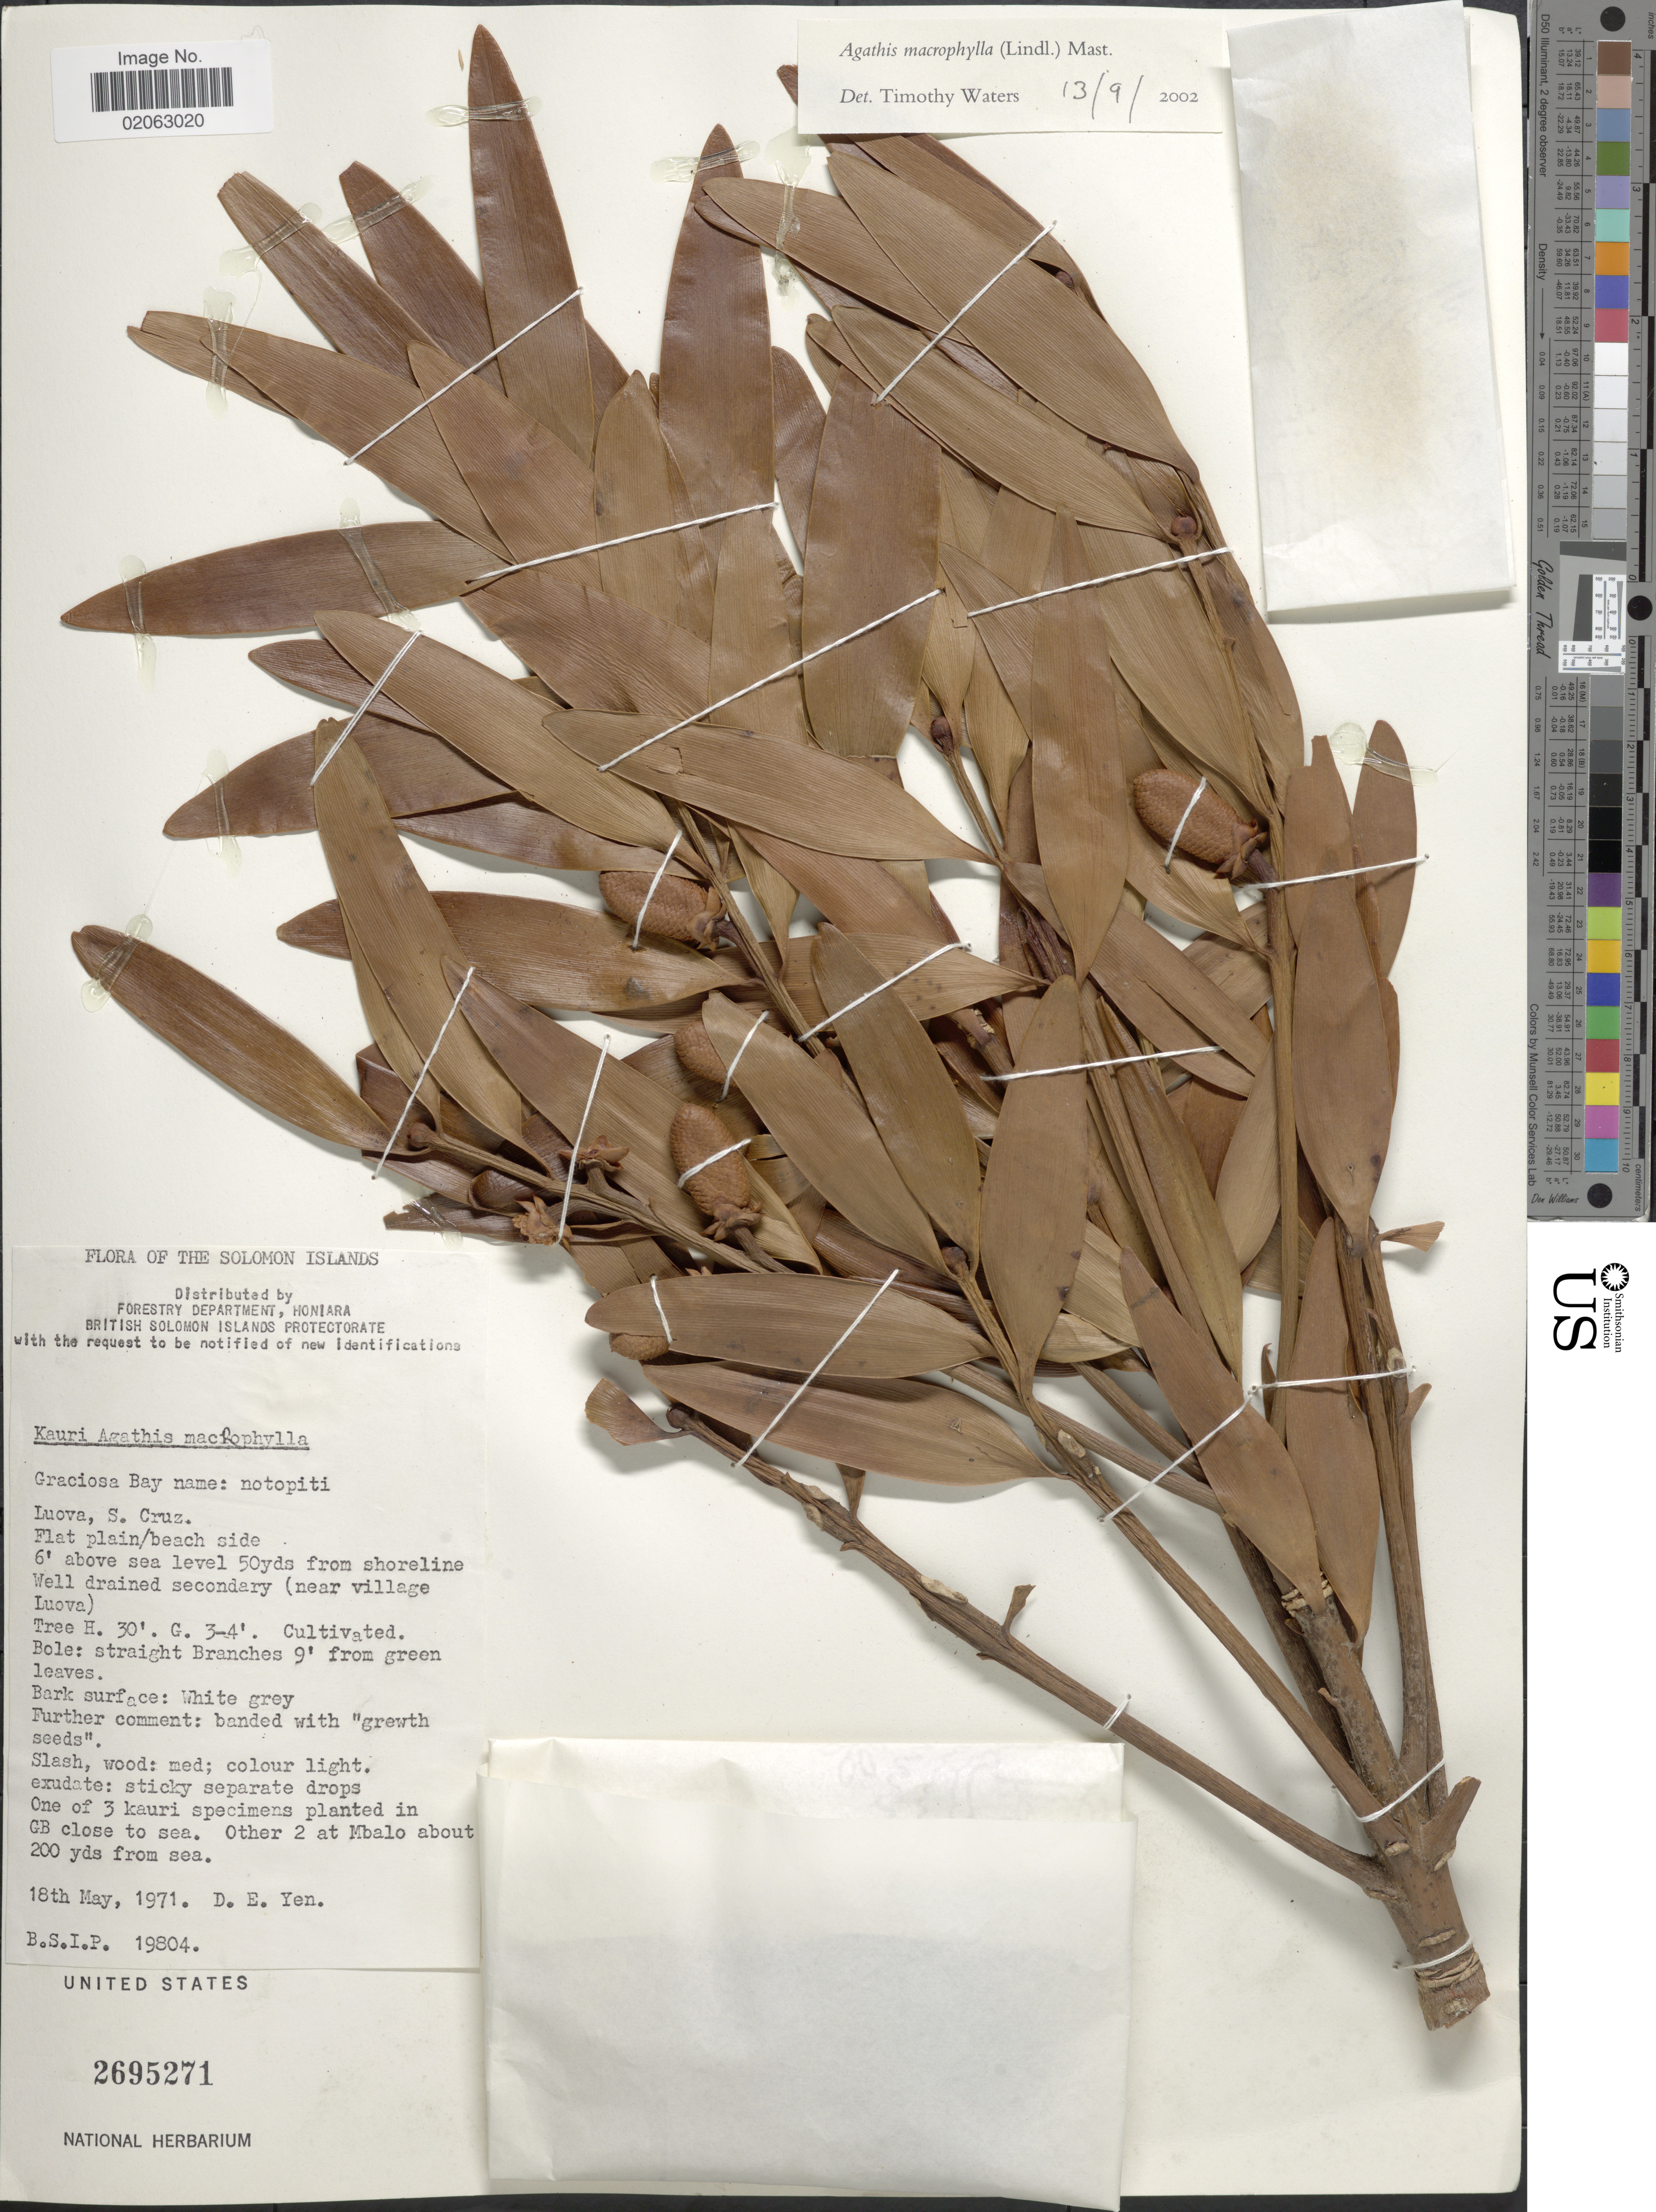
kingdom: Plantae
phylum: Tracheophyta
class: Pinopsida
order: Pinales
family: Araucariaceae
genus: Agathis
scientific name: Agathis macrophylla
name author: (Lindl.) Mast.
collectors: D. Yen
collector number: B.S.I.P. 19804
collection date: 1971-05-18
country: Solomon Islands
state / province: Santa Cruz Is.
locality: Luova, S. Cruz., flat plain/beach side, 50yds from shoreline,well drained secondaey (near village Luova).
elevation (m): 2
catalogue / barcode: US 2695271